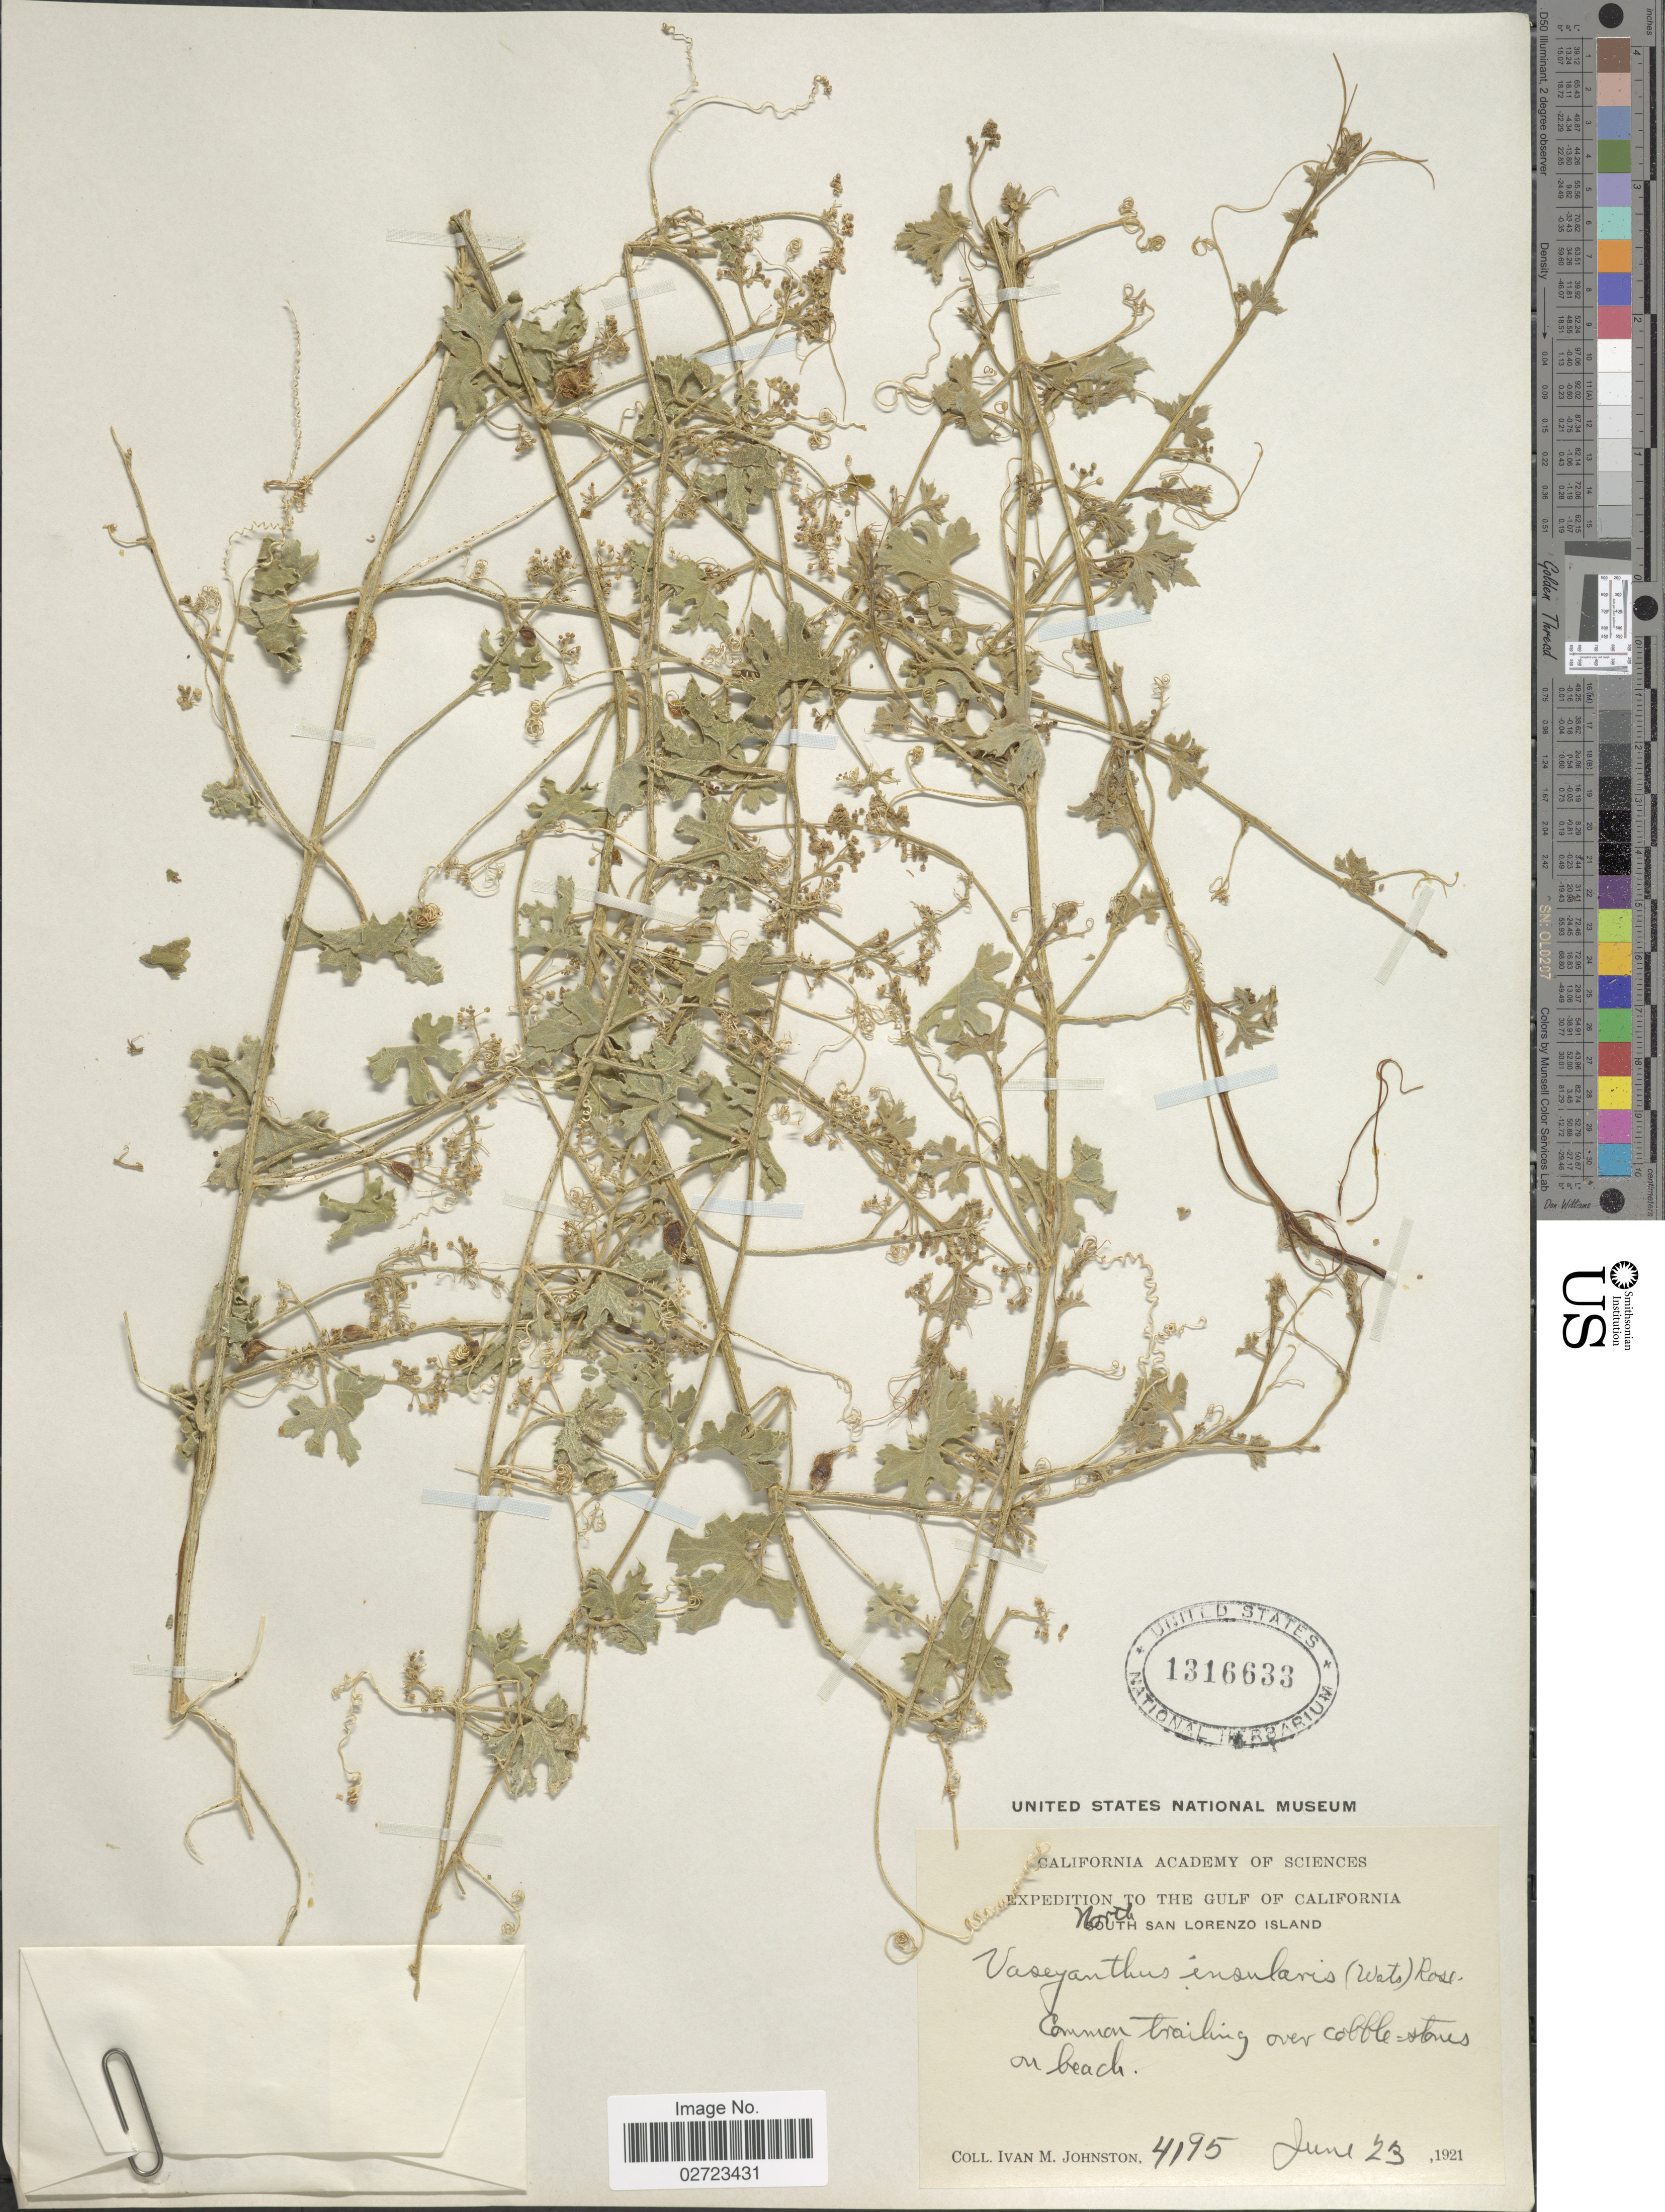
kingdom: Plantae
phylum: Tracheophyta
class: Magnoliopsida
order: Cucurbitales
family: Cucurbitaceae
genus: Echinopepon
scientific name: Echinopepon insularis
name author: S. Watson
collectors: I.M. Johnston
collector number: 4195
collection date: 1921-06-23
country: Mexico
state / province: Baja California Norte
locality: The Gulf of California, North San Lorenzo Island, common trailing over cobble-stones on beach.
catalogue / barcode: US 1316633